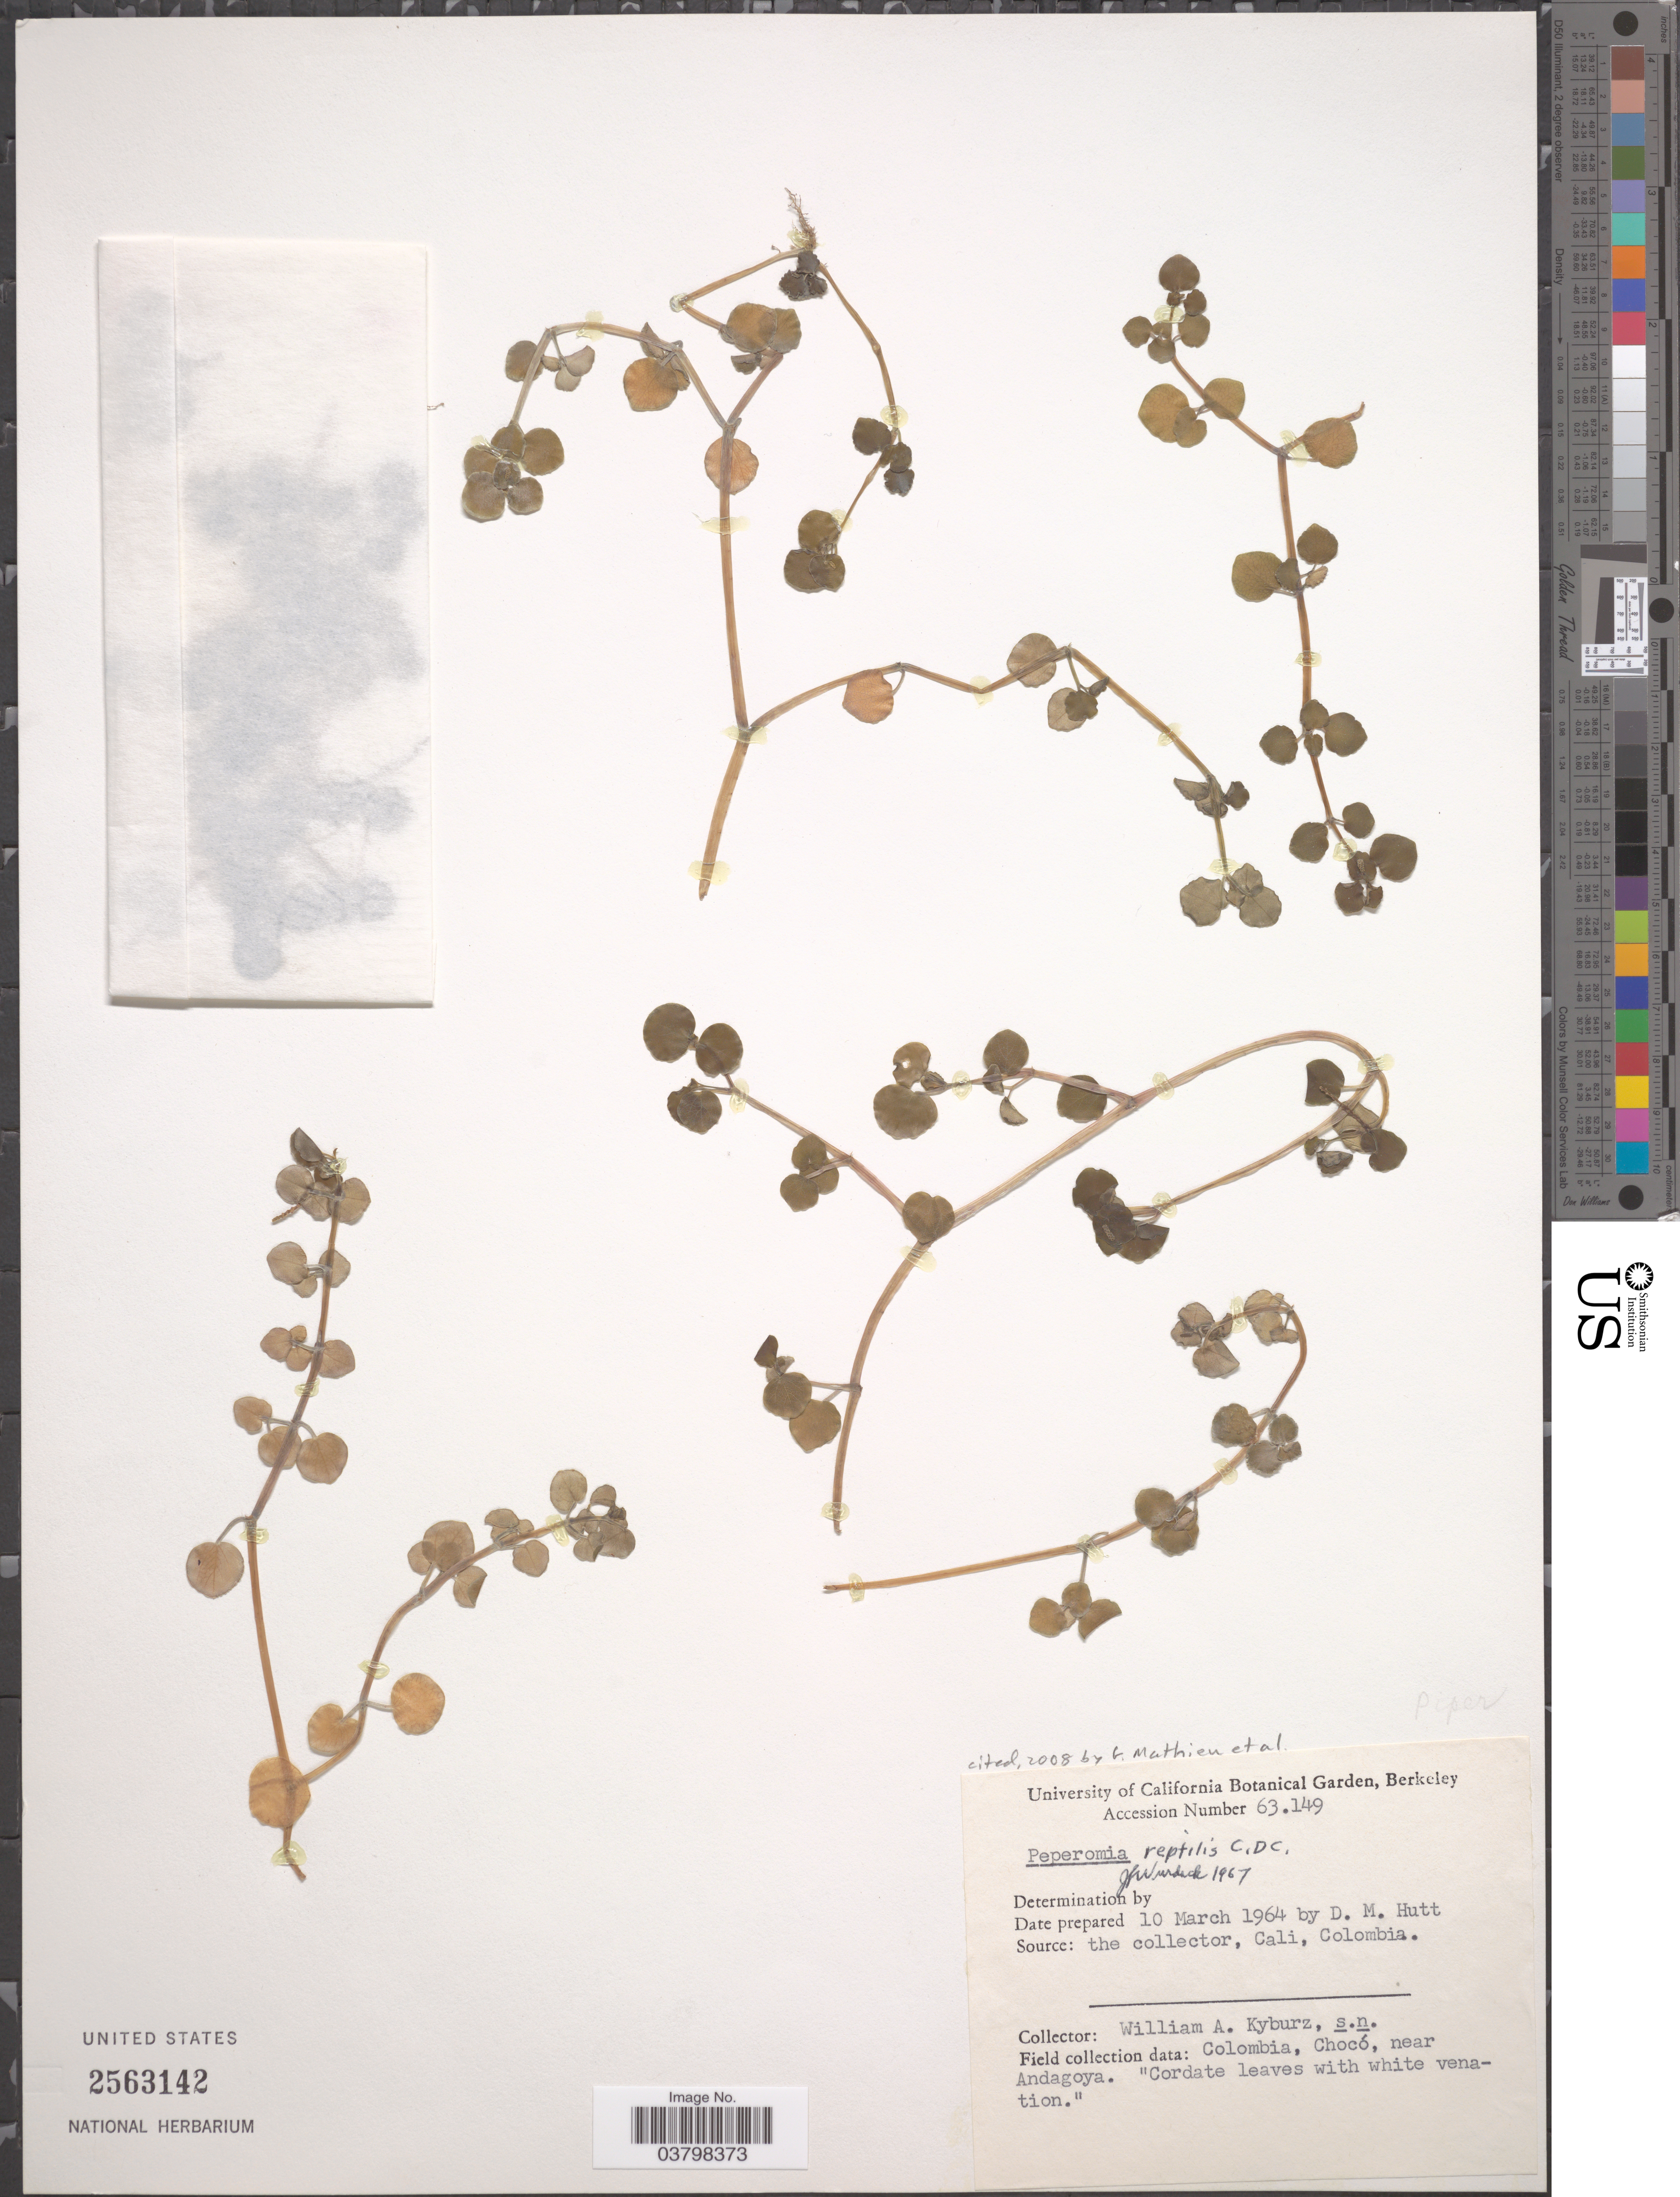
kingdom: Plantae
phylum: Tracheophyta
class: Magnoliopsida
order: Piperales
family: Piperaceae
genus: Peperomia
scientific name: Peperomia reptilis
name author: C. DC.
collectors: D. Hutt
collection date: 1964-03-10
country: United States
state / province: California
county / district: Alameda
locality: University of California Botanical Garden, Berkeley.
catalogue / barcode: US 2563142